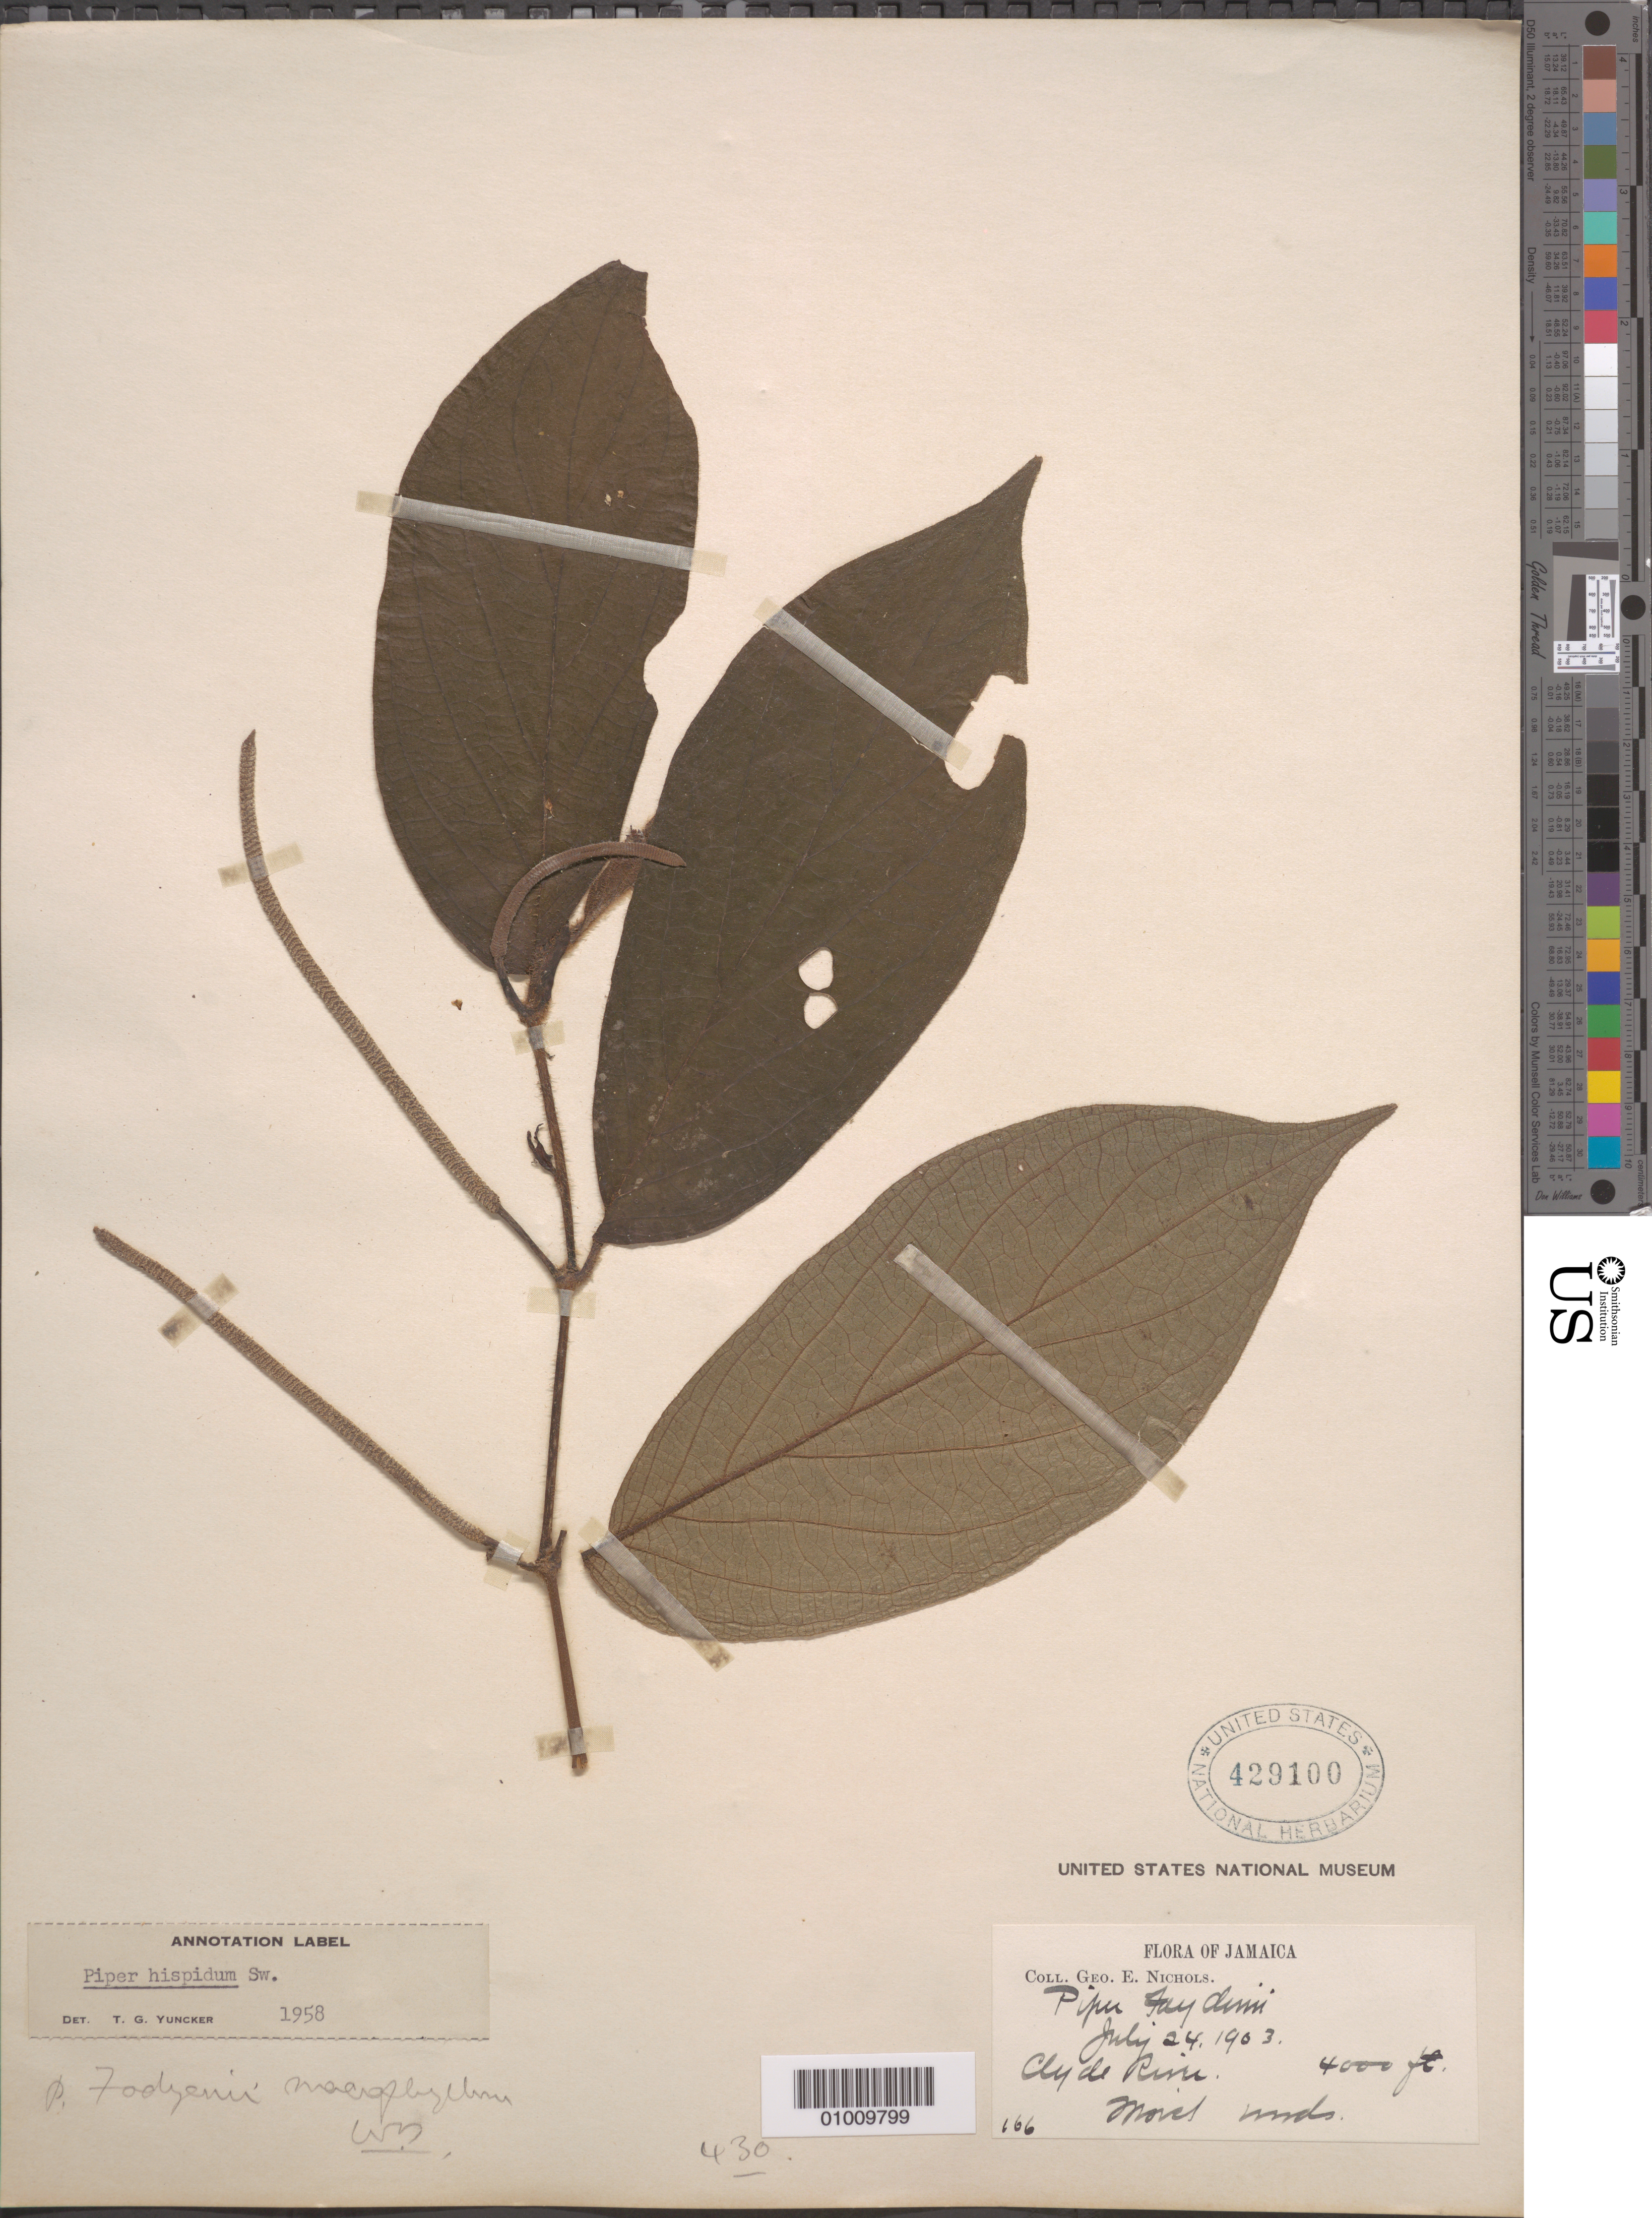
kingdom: Plantae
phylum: Tracheophyta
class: Magnoliopsida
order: Piperales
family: Piperaceae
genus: Piper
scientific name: Piper hispidum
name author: Sw.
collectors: G. E. Nichols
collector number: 166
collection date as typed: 24 Jul 1903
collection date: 1903-07-24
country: Jamaica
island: Jamaica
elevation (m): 1219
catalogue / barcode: US 429100